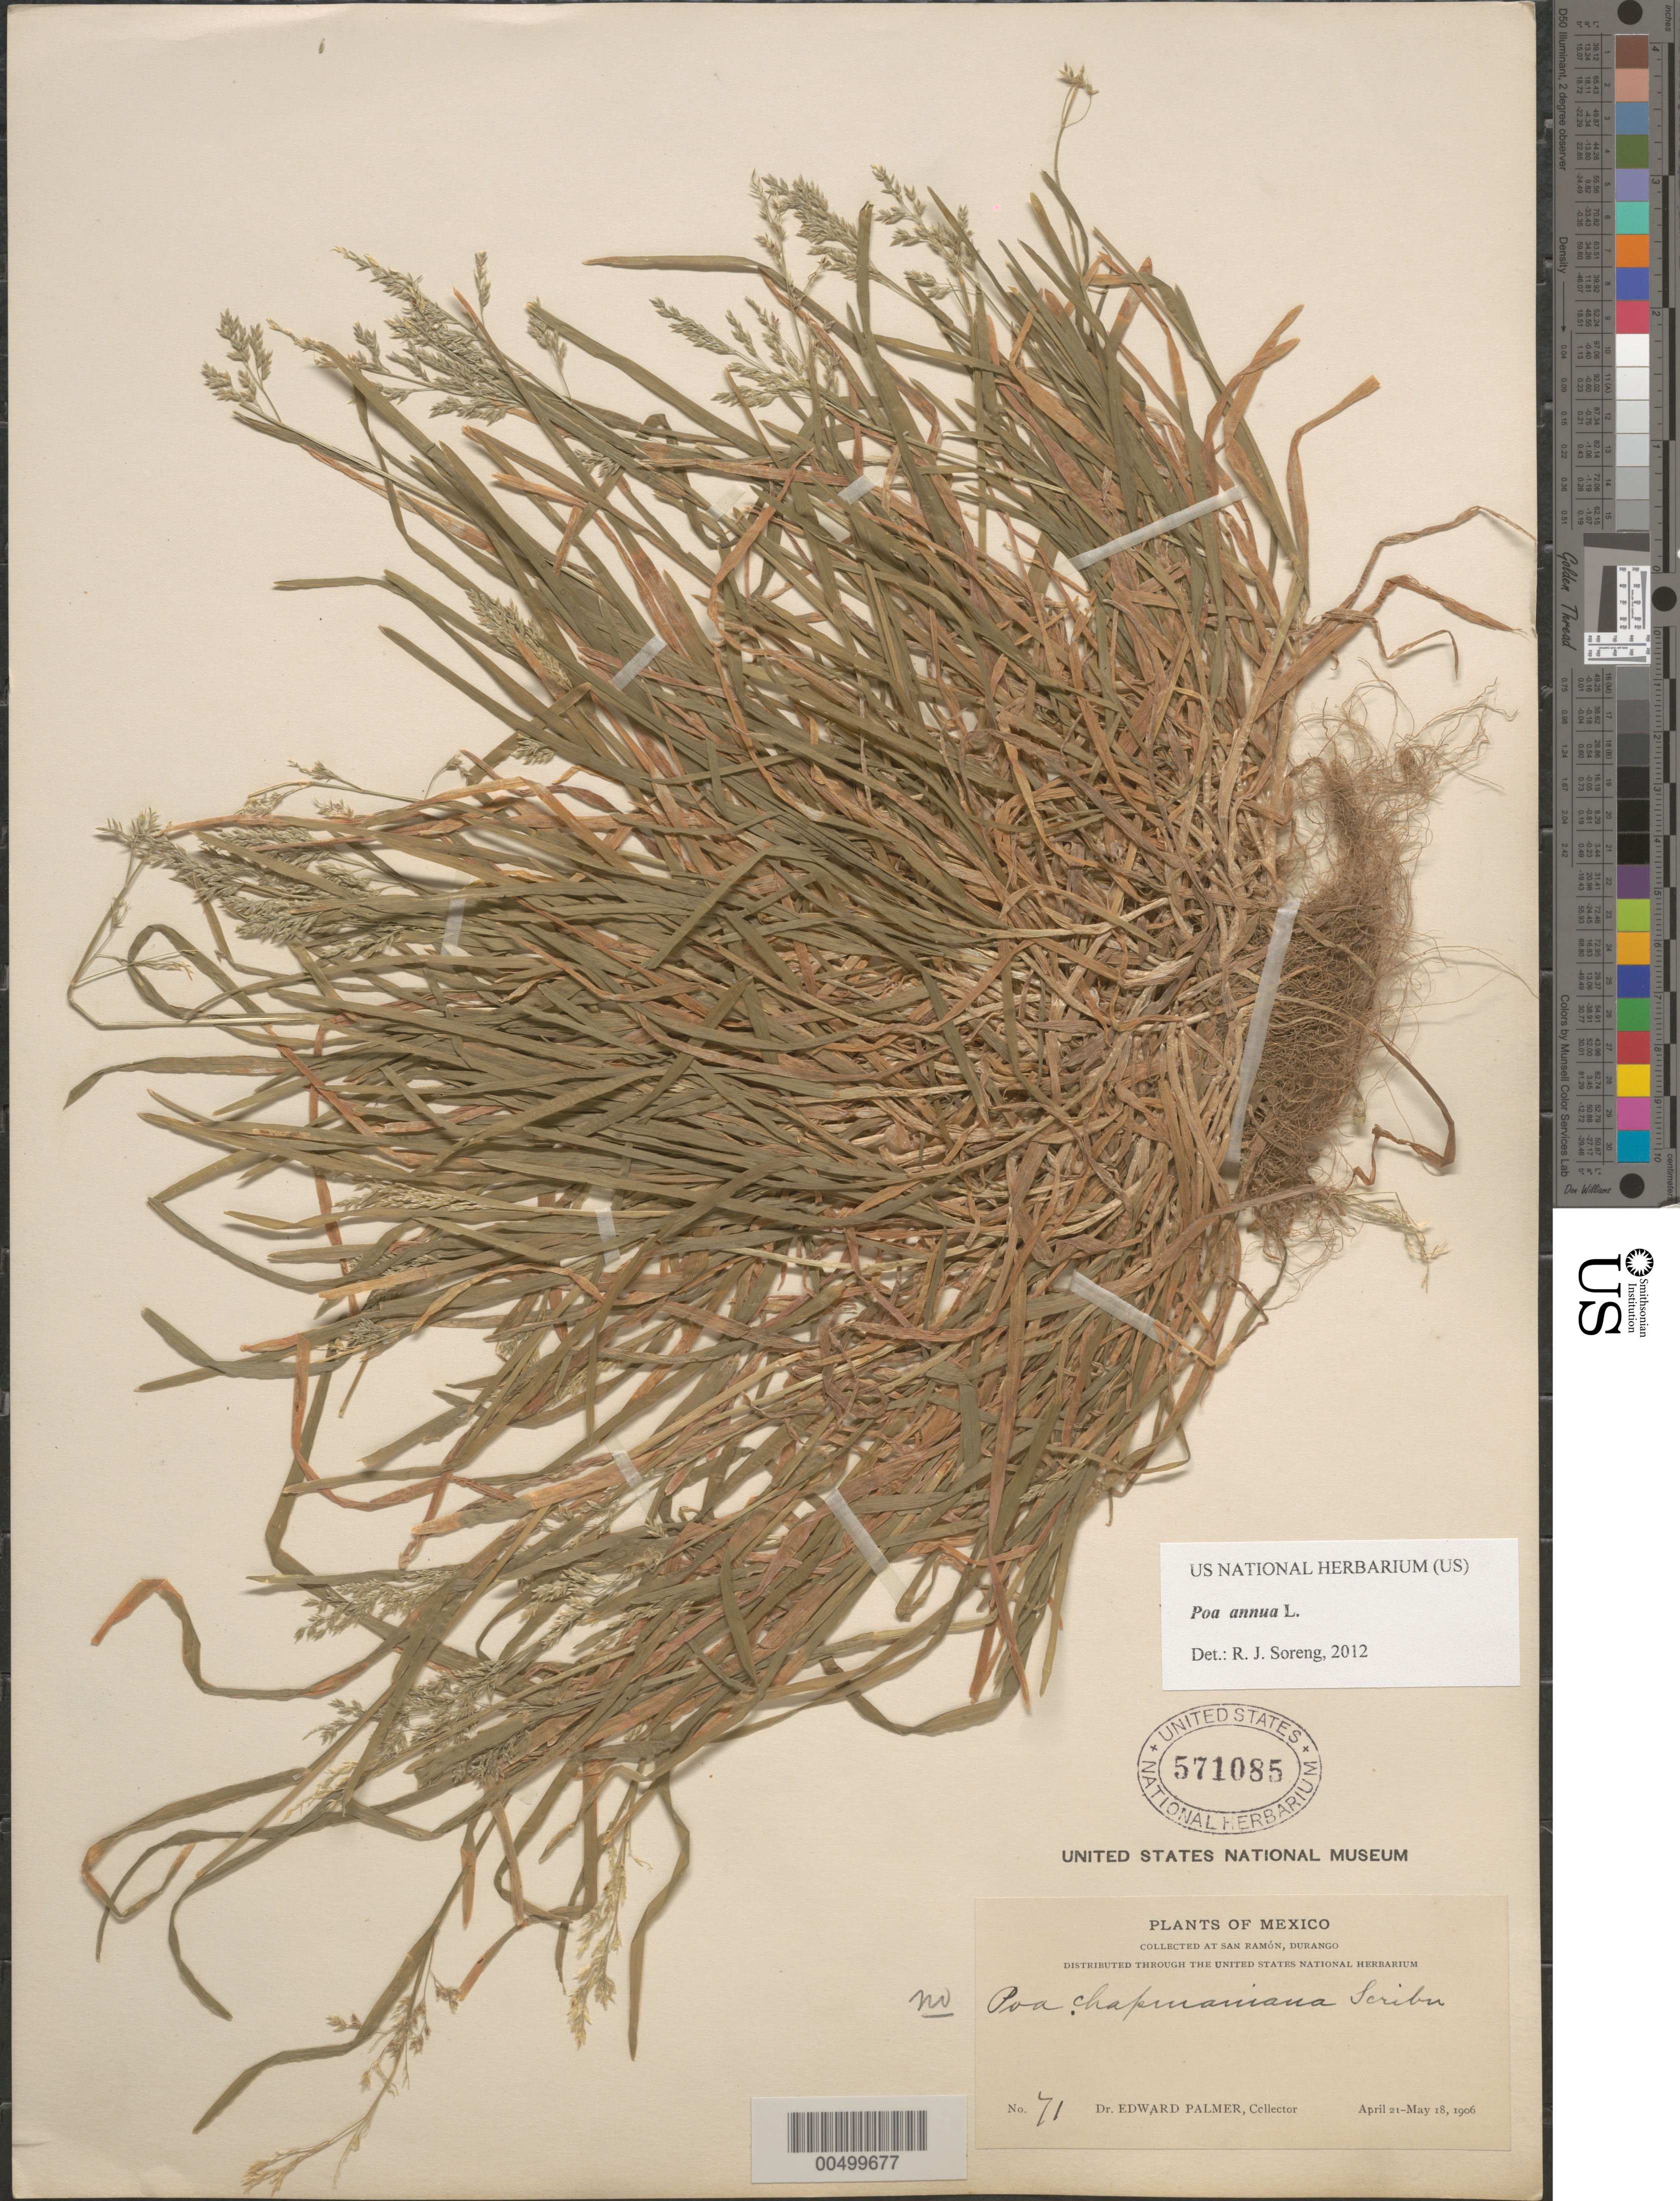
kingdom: Plantae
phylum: Tracheophyta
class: Liliopsida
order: Poales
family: Poaceae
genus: Poa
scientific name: Poa annua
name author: L.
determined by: Soreng, Robert J., Research Associate (BOT), Smithsonian Institution - National Museum of Natural History (UNITED STATES)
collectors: E. Palmer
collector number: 71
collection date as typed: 21 Apr 1906 to 18 May 1906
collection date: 1906-04-21/1906-05-18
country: Mexico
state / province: Durango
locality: At San Ramón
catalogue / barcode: US 571085